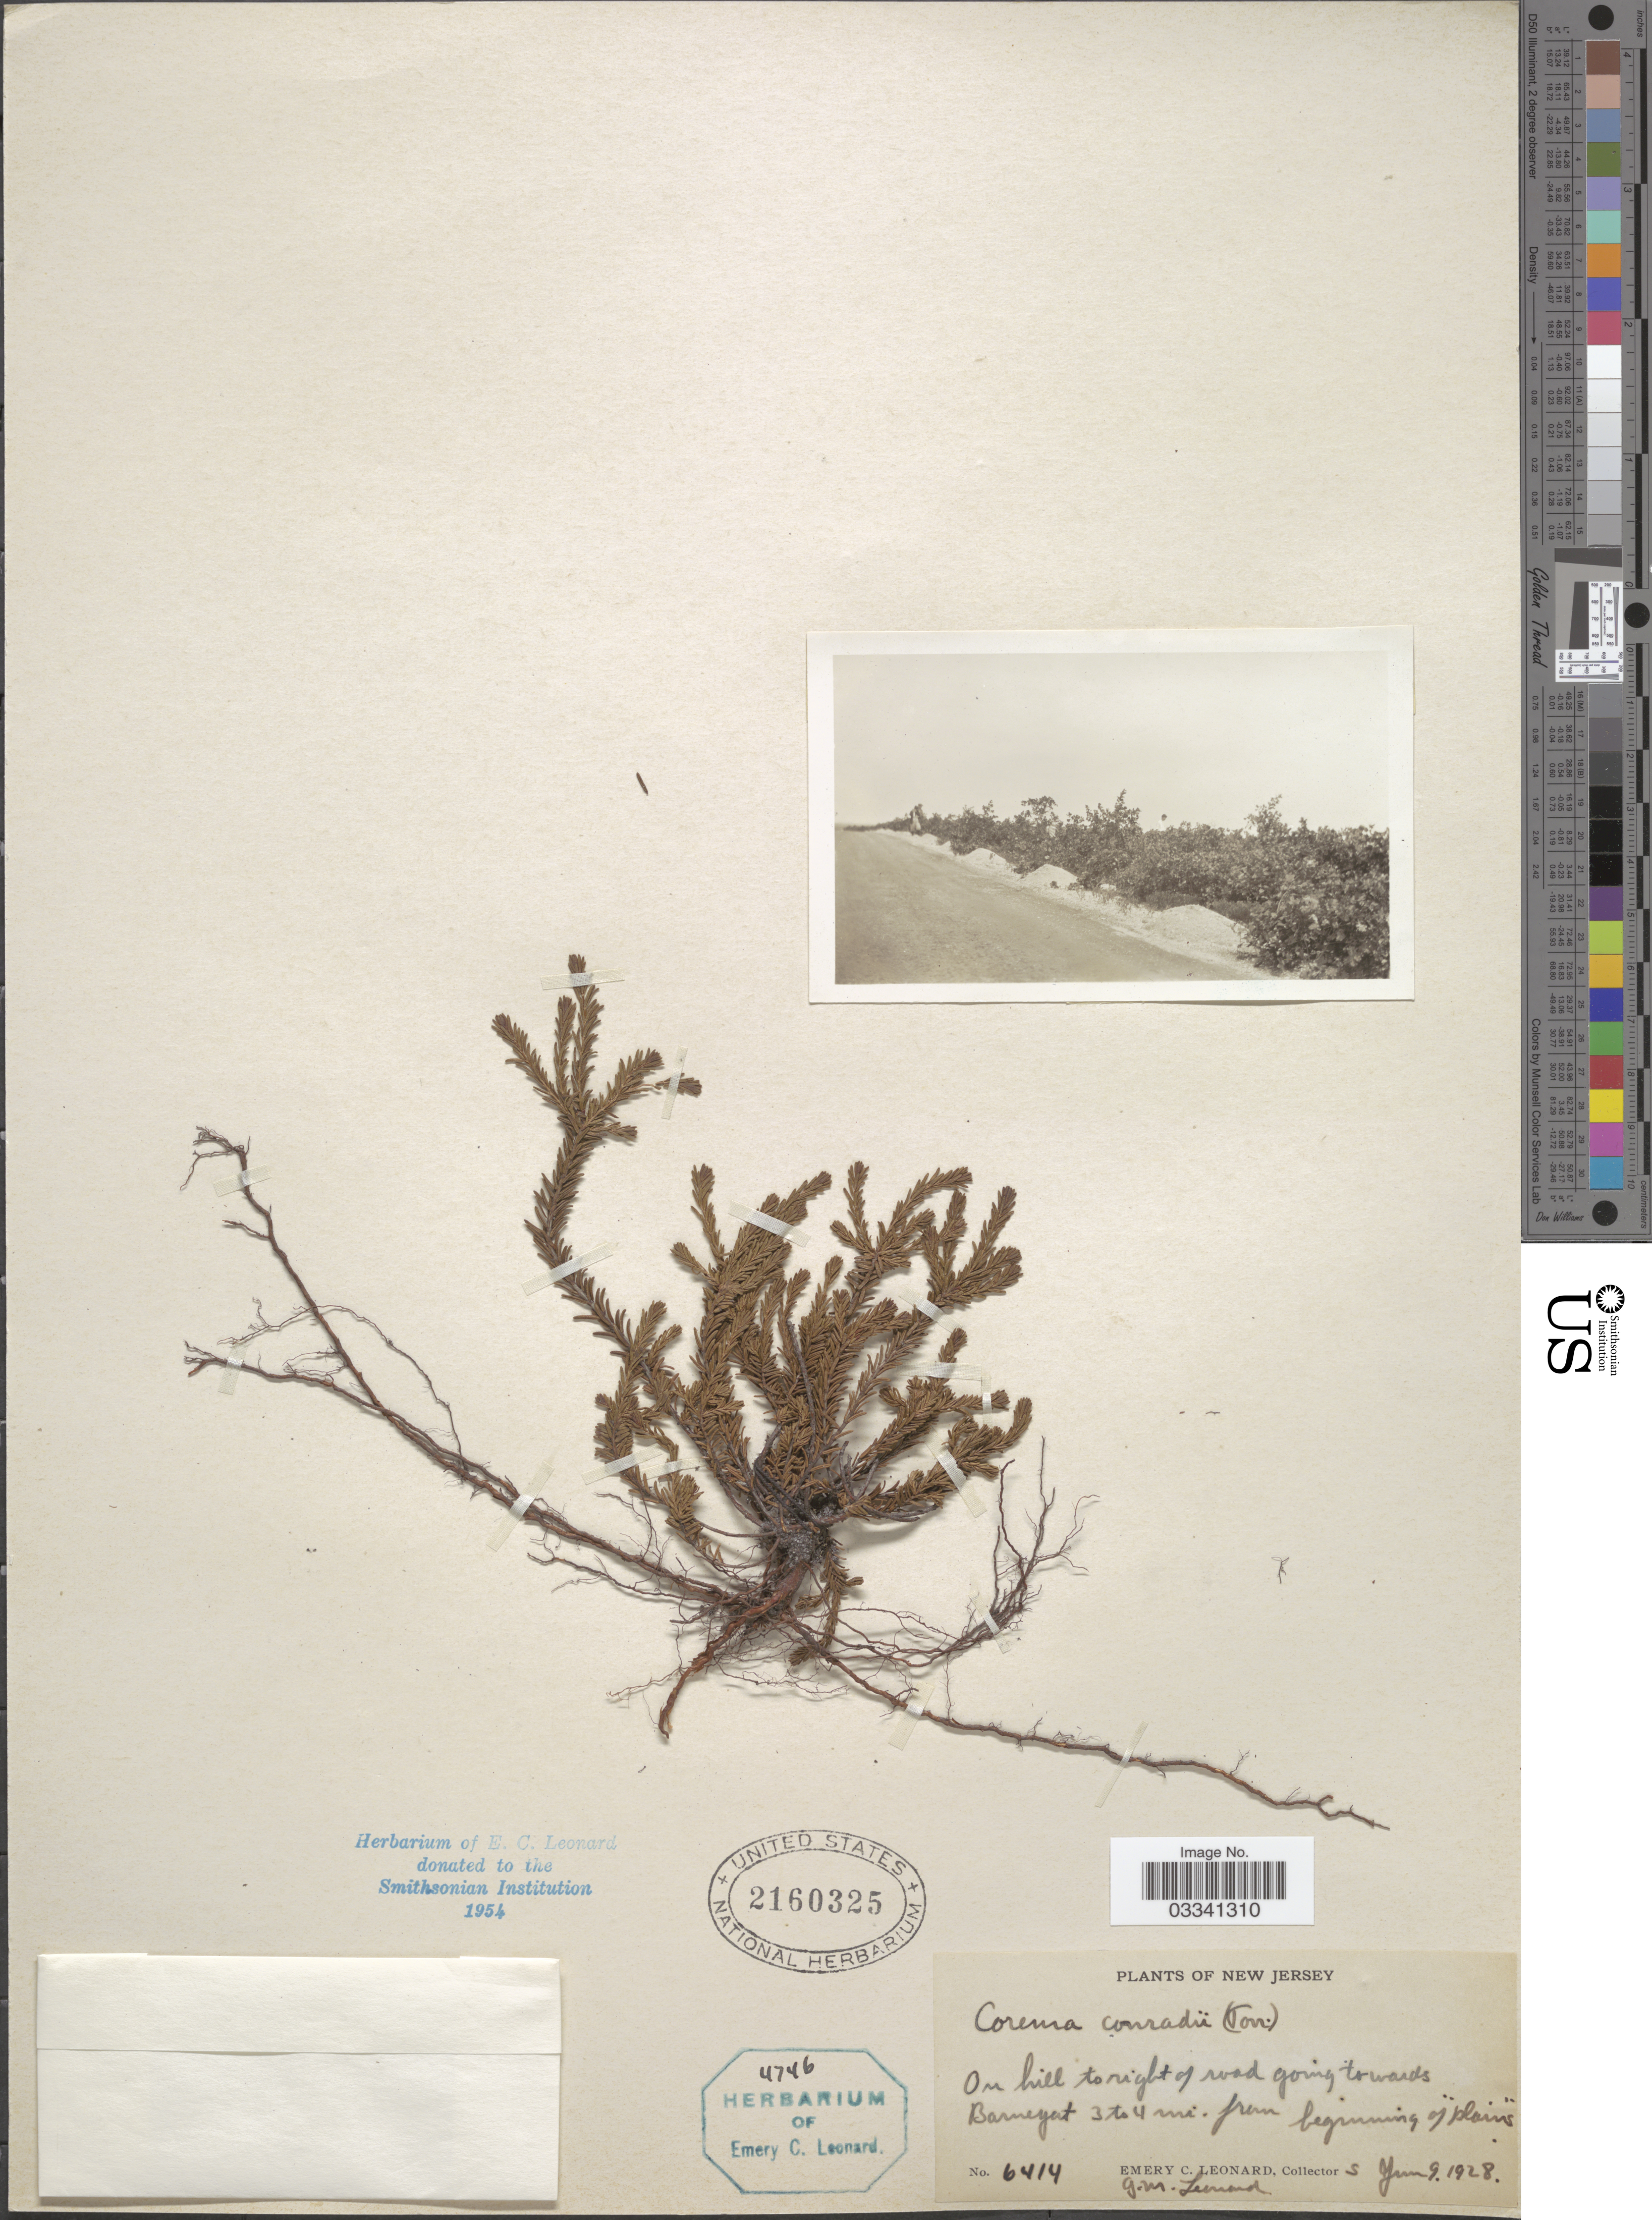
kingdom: Plantae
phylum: Tracheophyta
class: Magnoliopsida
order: Ericales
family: Ericaceae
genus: Corema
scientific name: Corema conradii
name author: Torr.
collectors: E. C. Leonard & G. M. Leonard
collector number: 6414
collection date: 1928-06-09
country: United States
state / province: New Jersey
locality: On hill to right of road going towards Barnegat 3 to 4 mi. from beginning of "plains".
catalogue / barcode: US 2160325